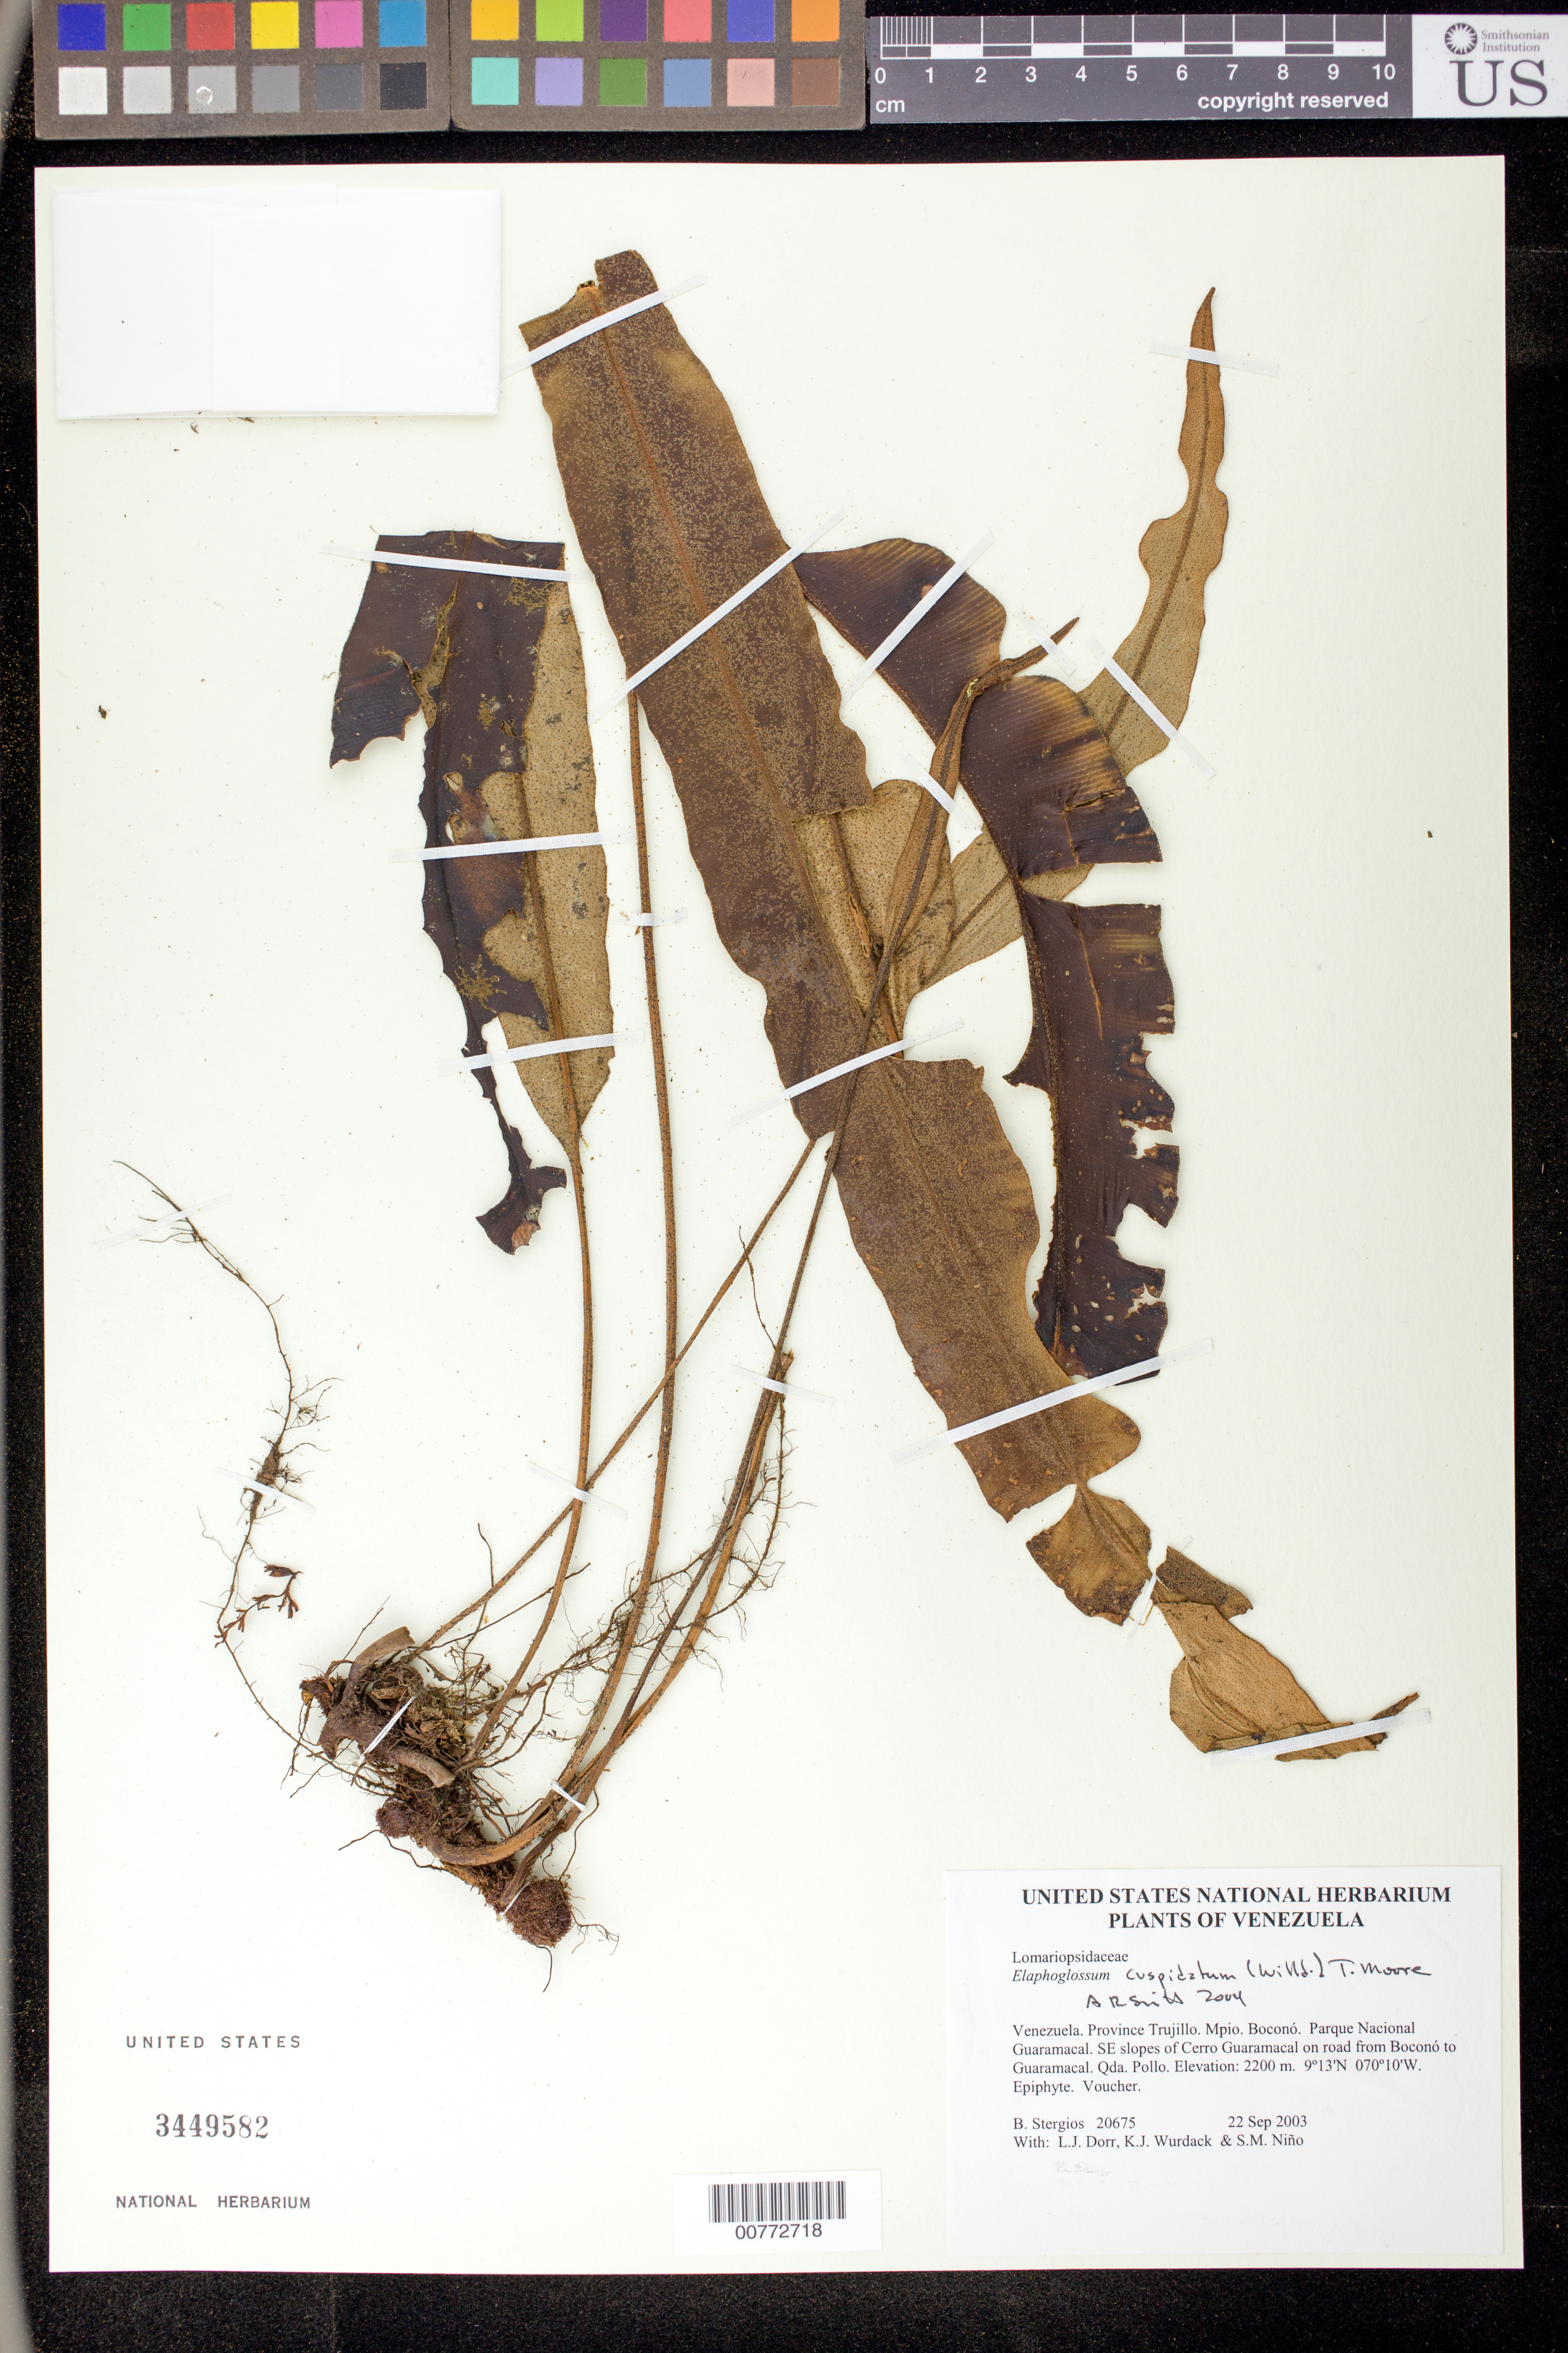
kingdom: Plantae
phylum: Tracheophyta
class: Polypodiopsida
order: Polypodiales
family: Dryopteridaceae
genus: Elaphoglossum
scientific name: Elaphoglossum cuspidatum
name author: (Willd.) T. Moore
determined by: Smith, Alan R., (UC)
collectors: B. G. Stergios, L. J. Dorr, K. Wurdack & S. M. Niño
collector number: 20675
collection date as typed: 22 Sep 2003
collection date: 2003-09-22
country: Venezuela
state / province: Trujillo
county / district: Boconó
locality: Parque Nacional Guaramacal. SE slopes of Cerro Guaramacal on road from Boconó to Guaramacal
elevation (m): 2200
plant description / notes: PORT, US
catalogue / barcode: US 3449582